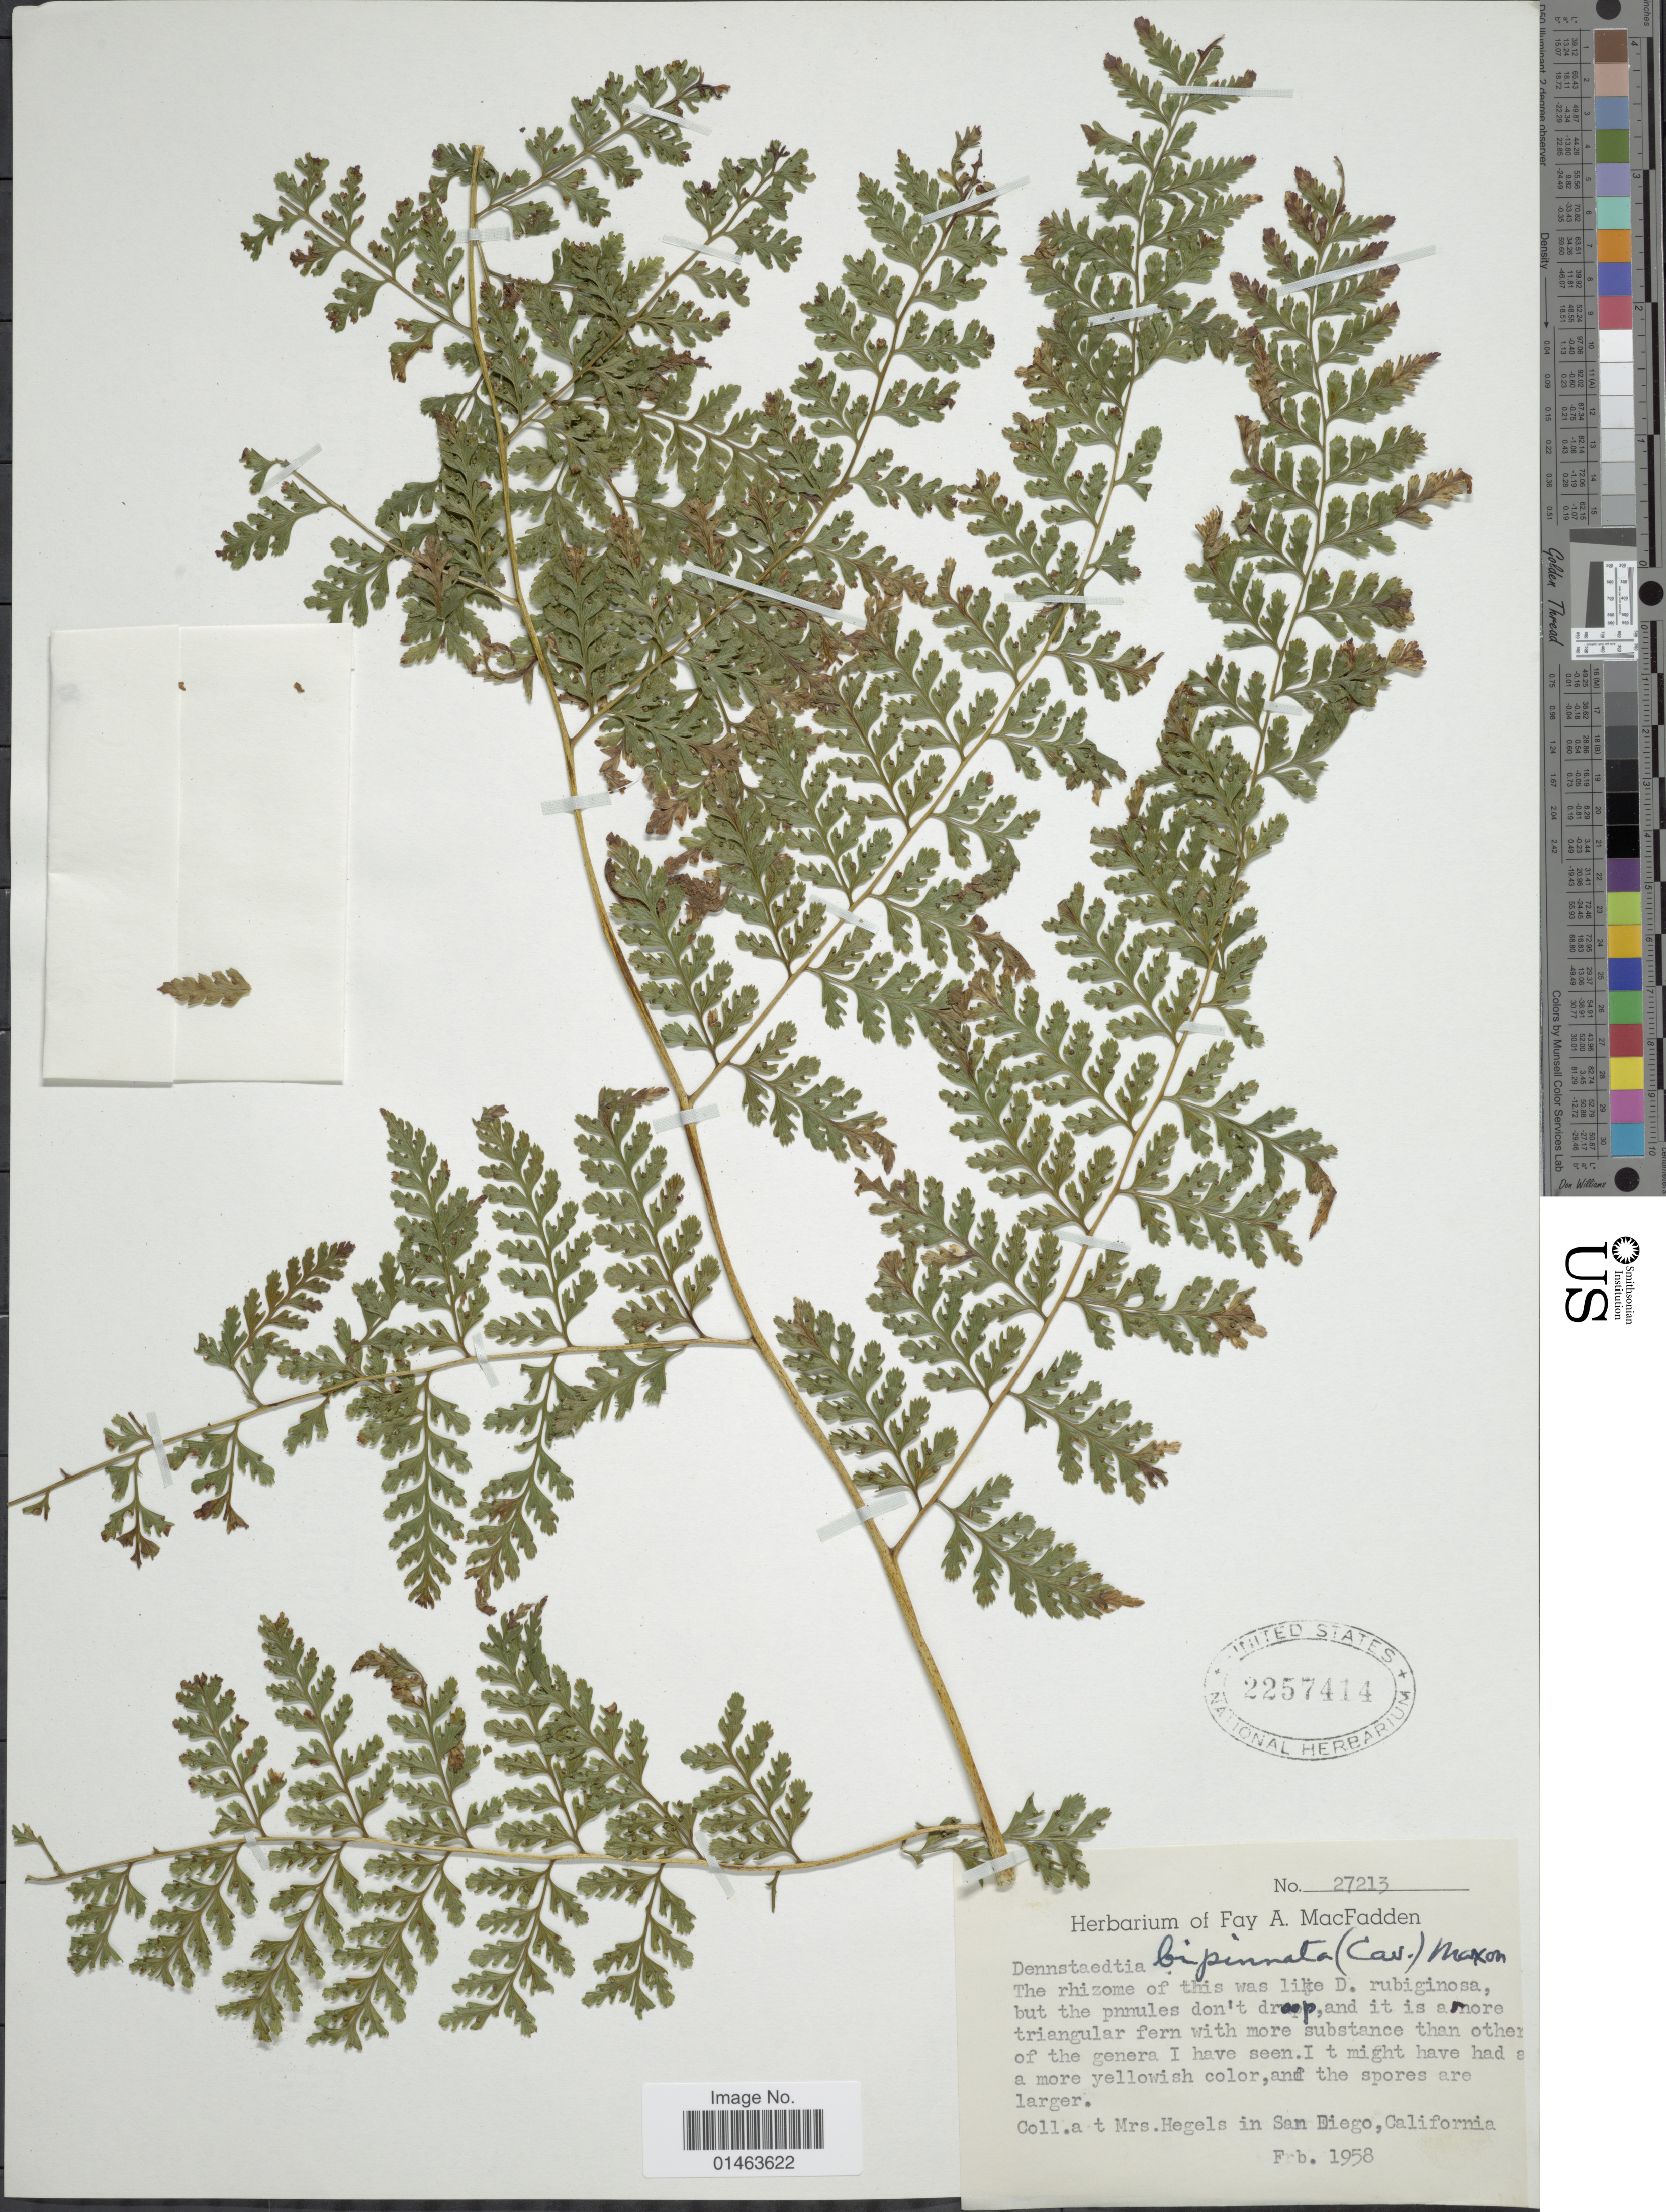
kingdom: Plantae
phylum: Tracheophyta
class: Polypodiopsida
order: Polypodiales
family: Dennstaedtiaceae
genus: Dennstaedtia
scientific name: Dennstaedtia bipinnata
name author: (Cav.) Maxon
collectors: F. MacFadden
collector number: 27213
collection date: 1958-02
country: United States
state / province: California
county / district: San Diego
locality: Mrs. Hegels in San Diego, California.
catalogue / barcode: US 2257414